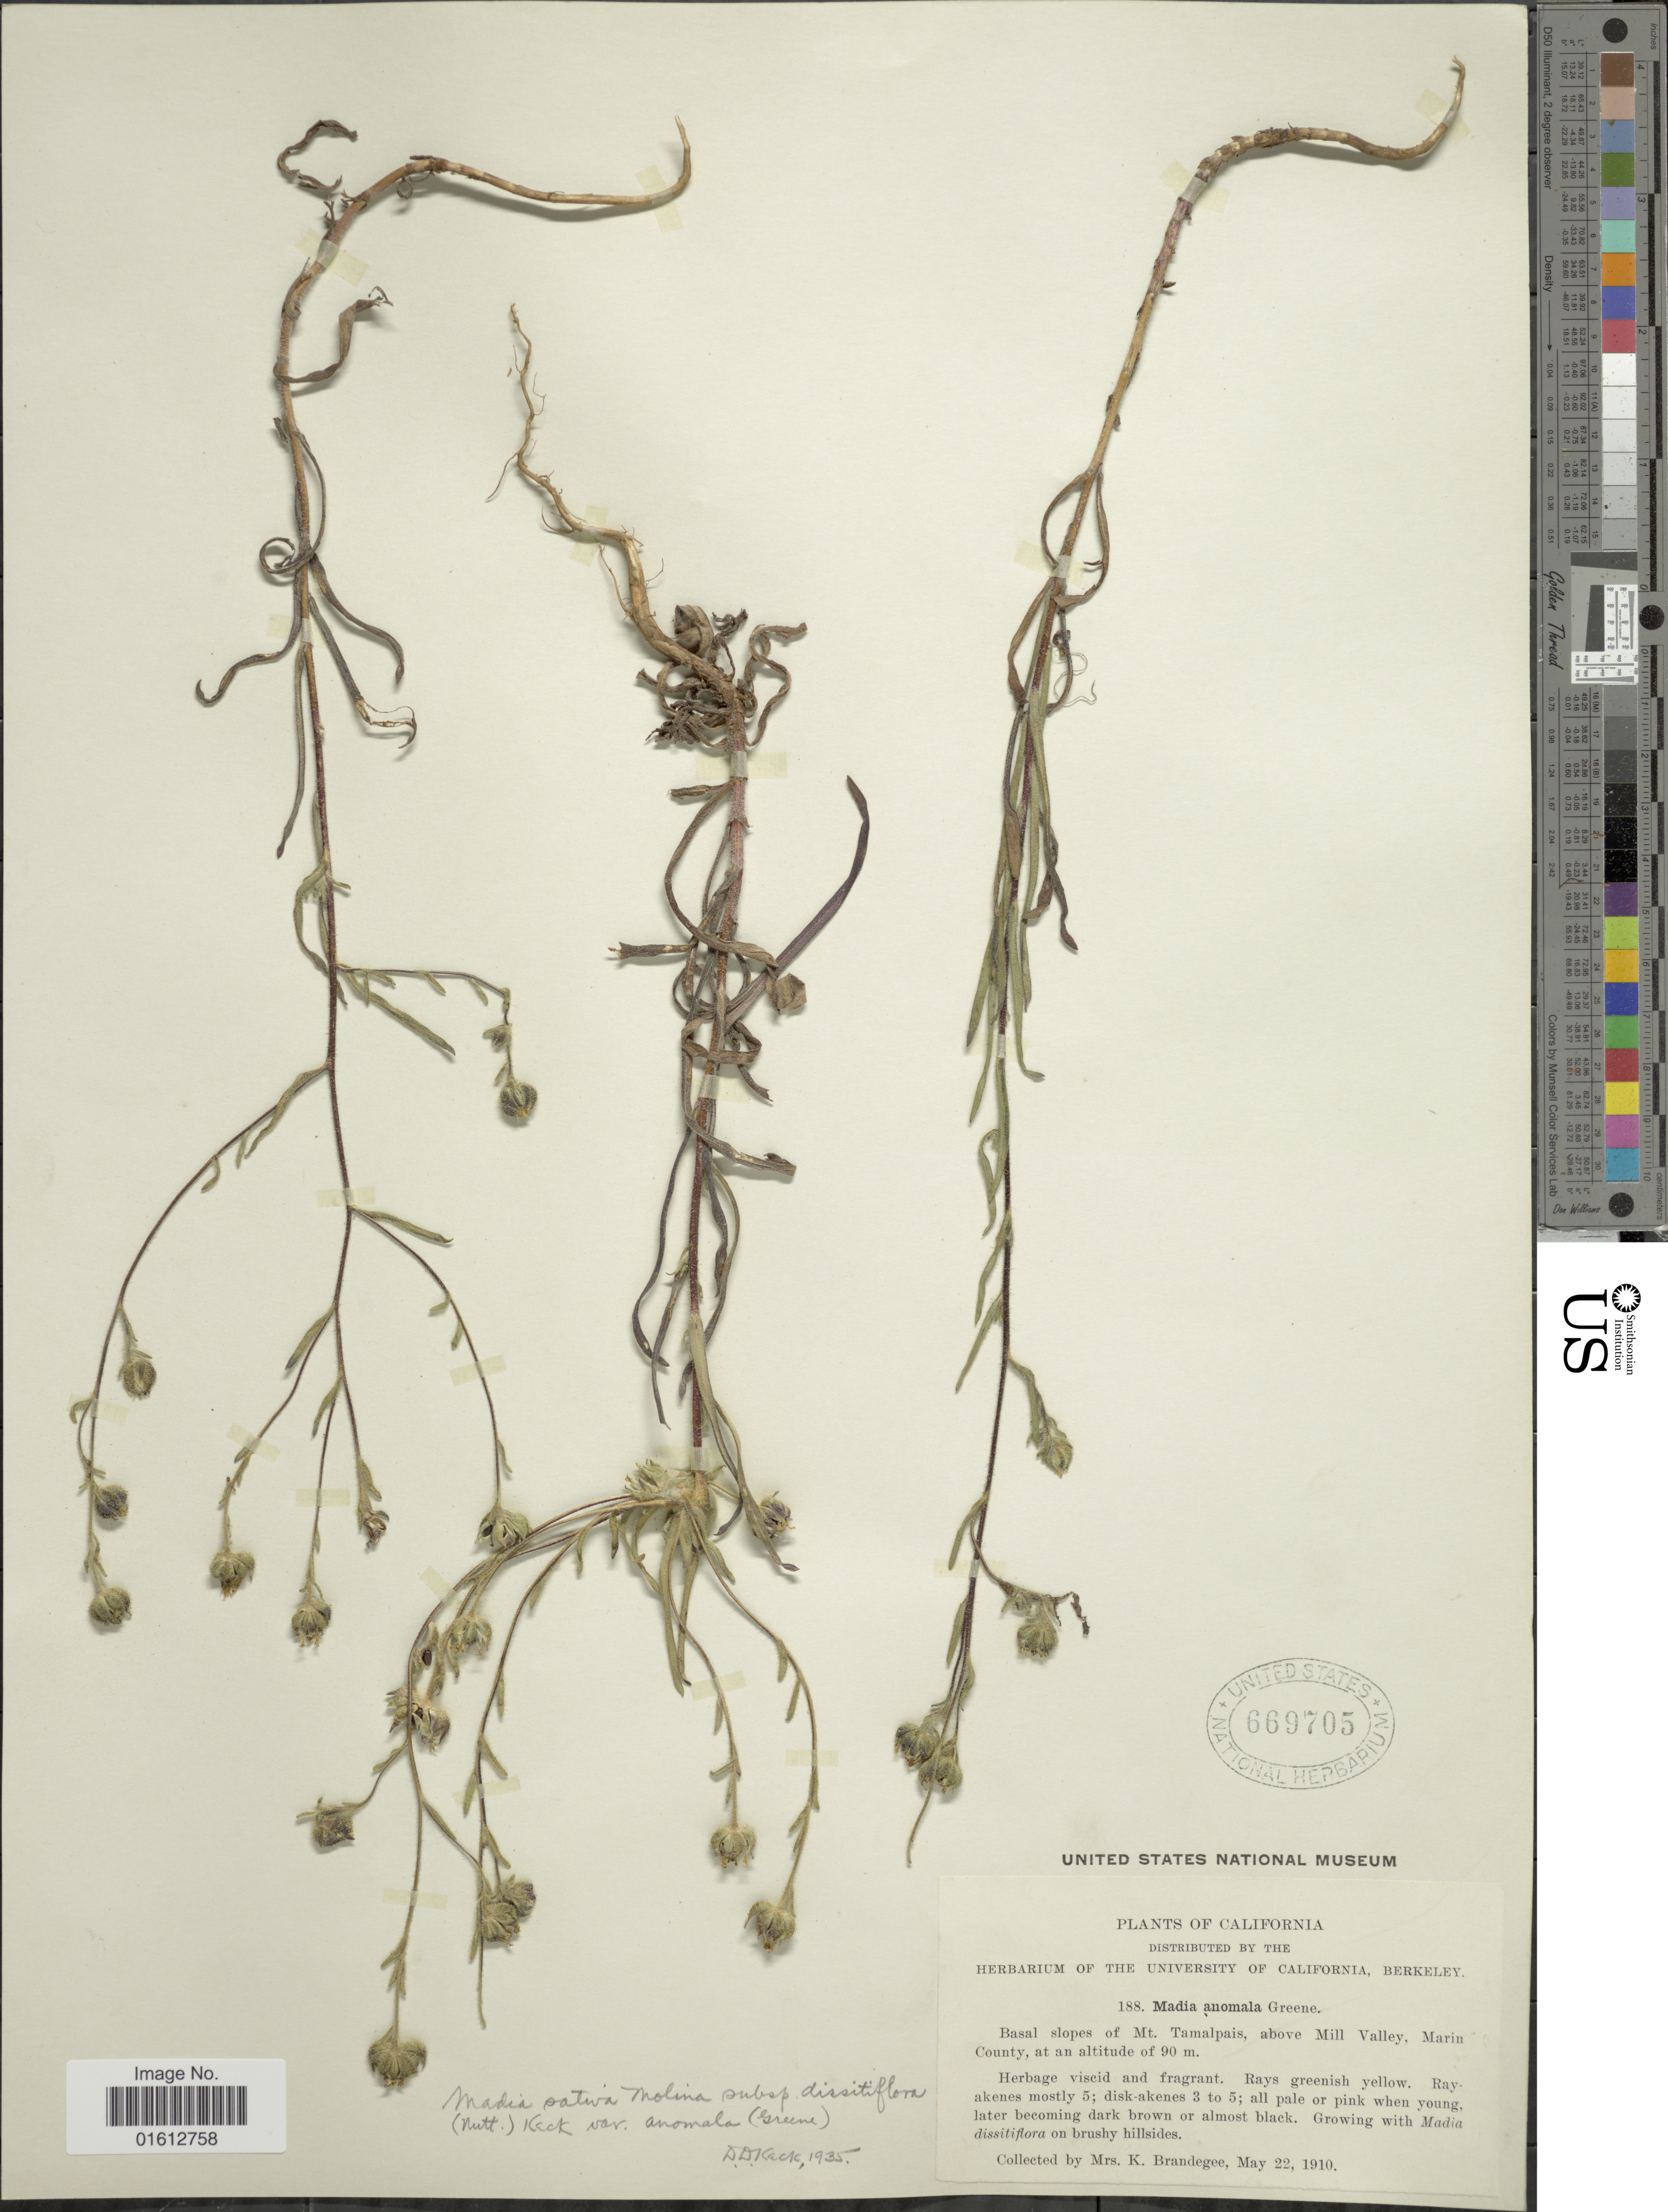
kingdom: Plantae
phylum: Tracheophyta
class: Magnoliopsida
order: Asterales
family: Asteraceae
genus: Madia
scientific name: Madia gracilis subsp. gracilis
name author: (Sm.) D.D. Keck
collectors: M. K. Brandegee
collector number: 188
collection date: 1910-05-22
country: United States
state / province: California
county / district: Marin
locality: California, Basal slopes of Mt. Tamalpais. above Mill Valley, Marin County.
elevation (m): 90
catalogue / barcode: US 669705